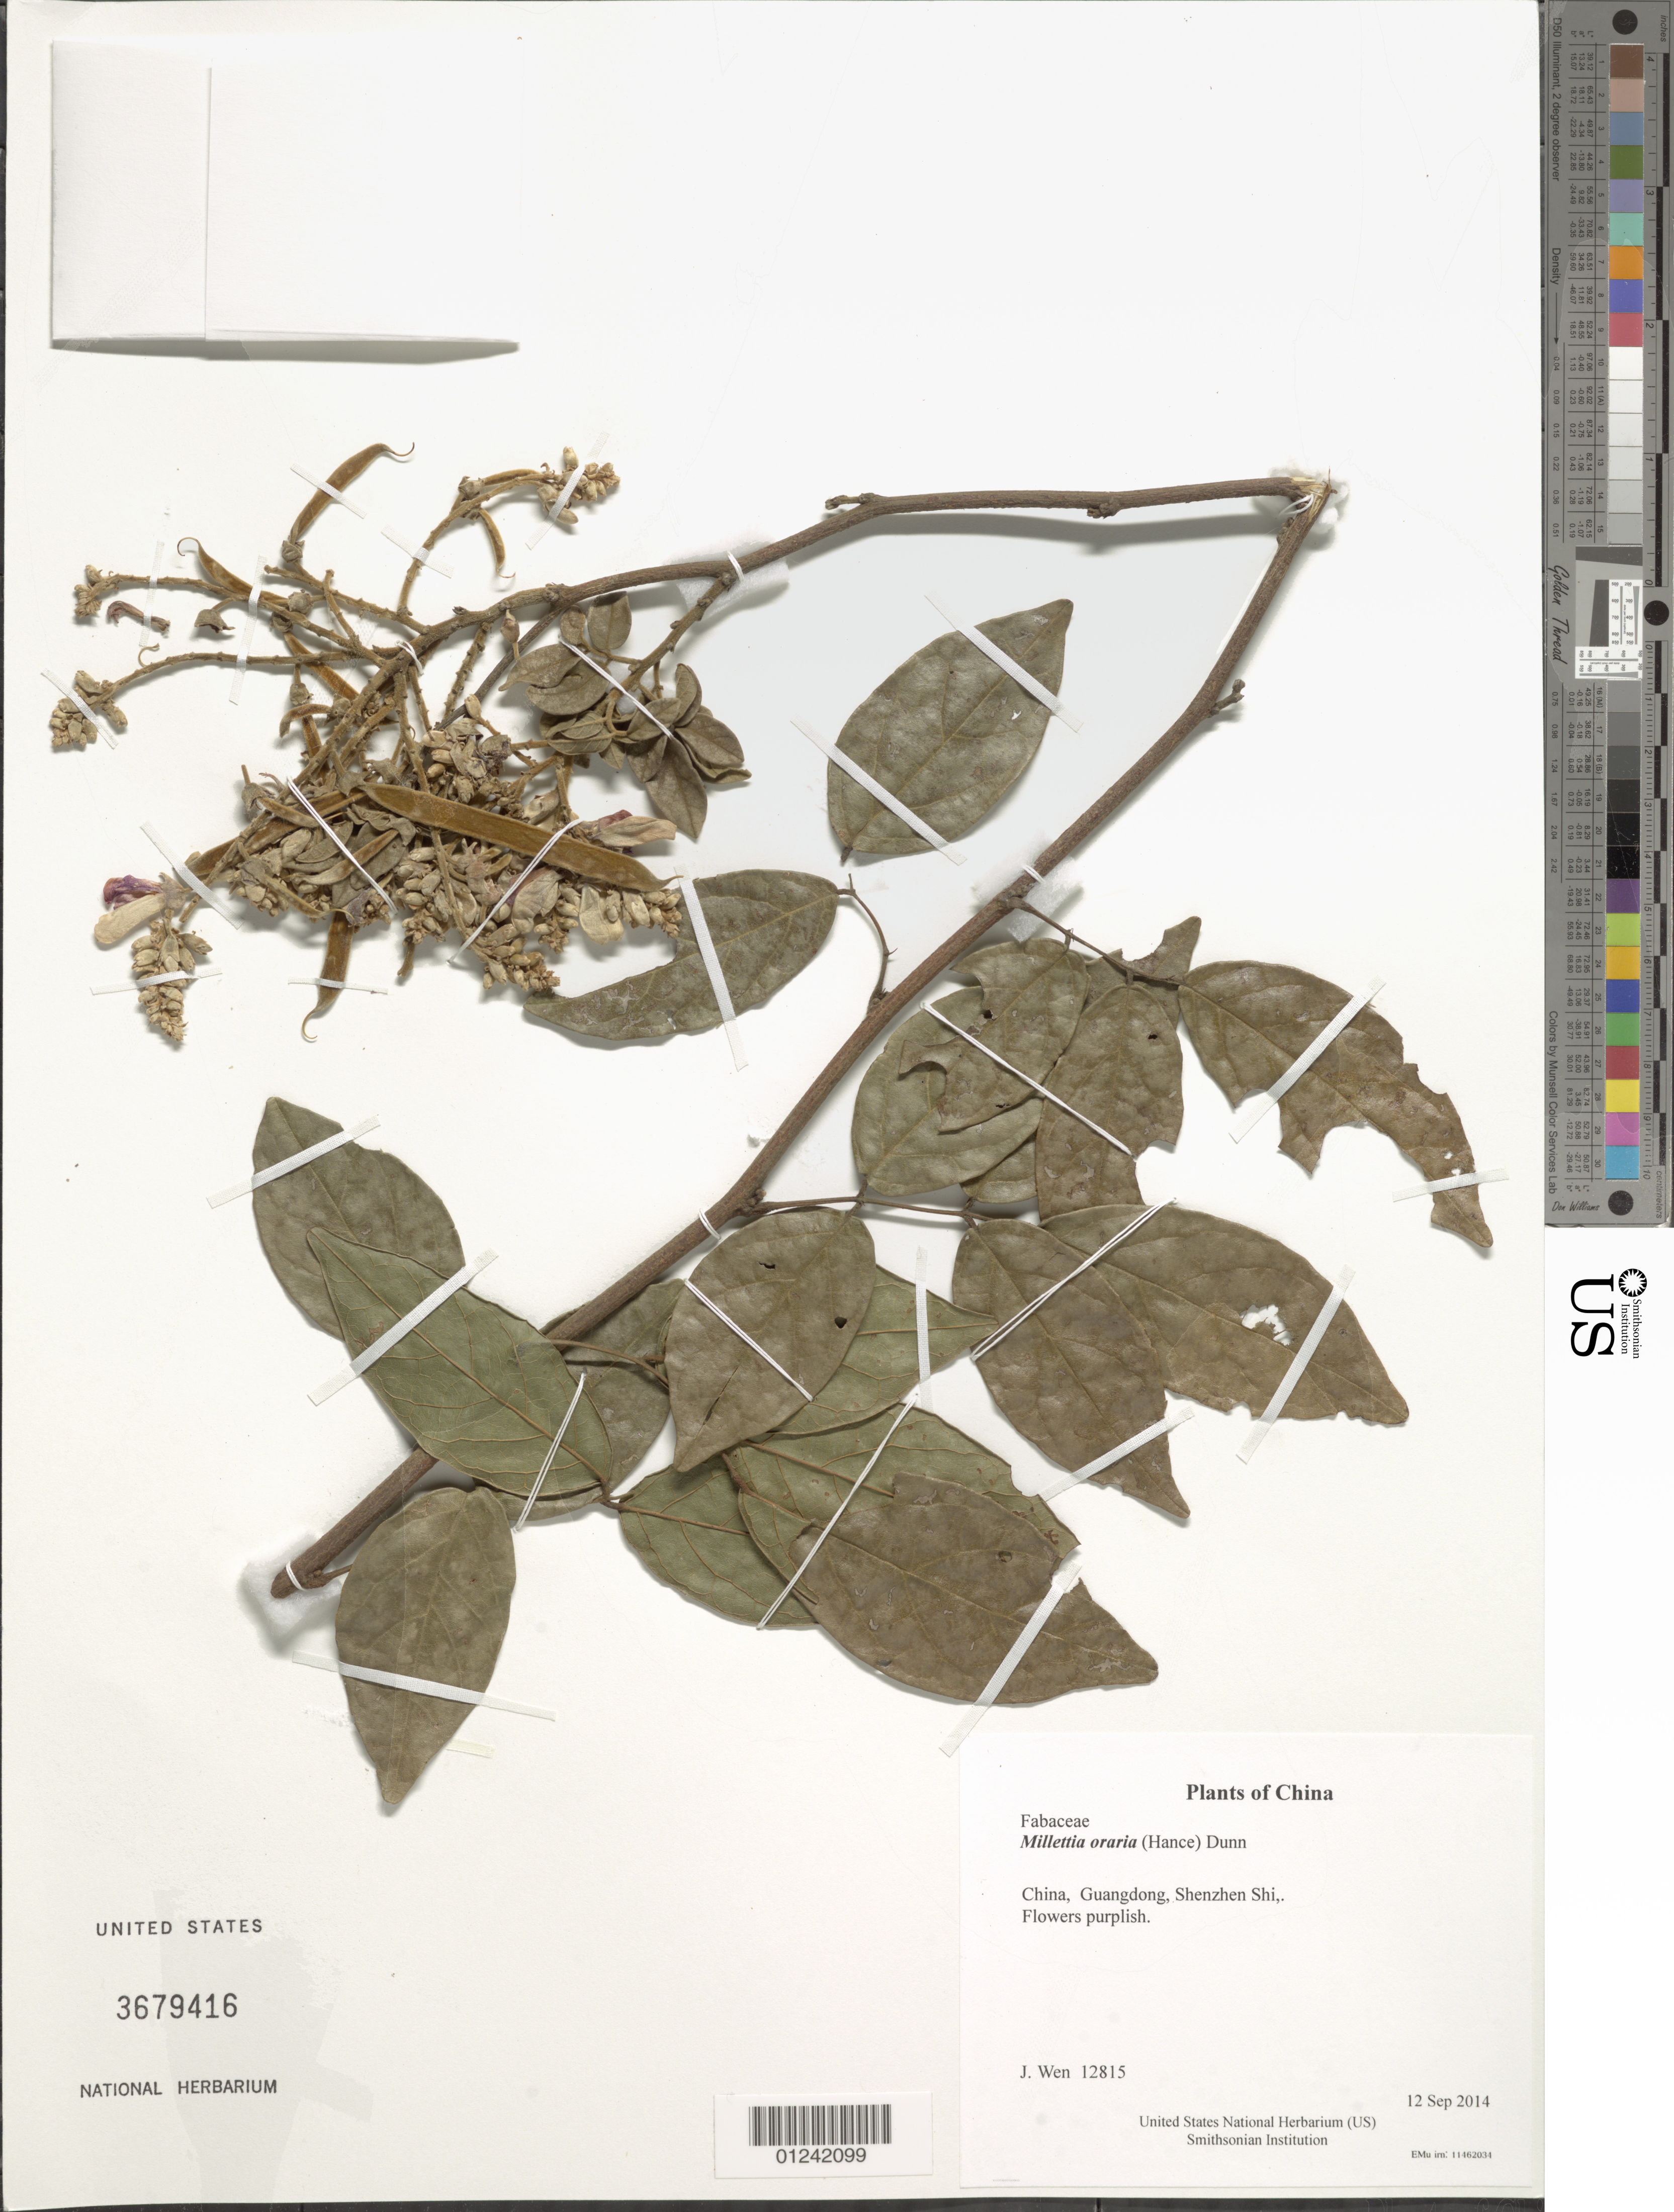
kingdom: Plantae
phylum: Tracheophyta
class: Magnoliopsida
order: Fabales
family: Fabaceae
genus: Millettia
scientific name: Millettia oraria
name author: (Hance) Dunn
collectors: J. Wen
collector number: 12815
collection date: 2014-09-12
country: China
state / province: Guangdong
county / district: Shenzhen Shi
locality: Guangdong, Shenzhen Shi,Wutongshan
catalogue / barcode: US 3679416